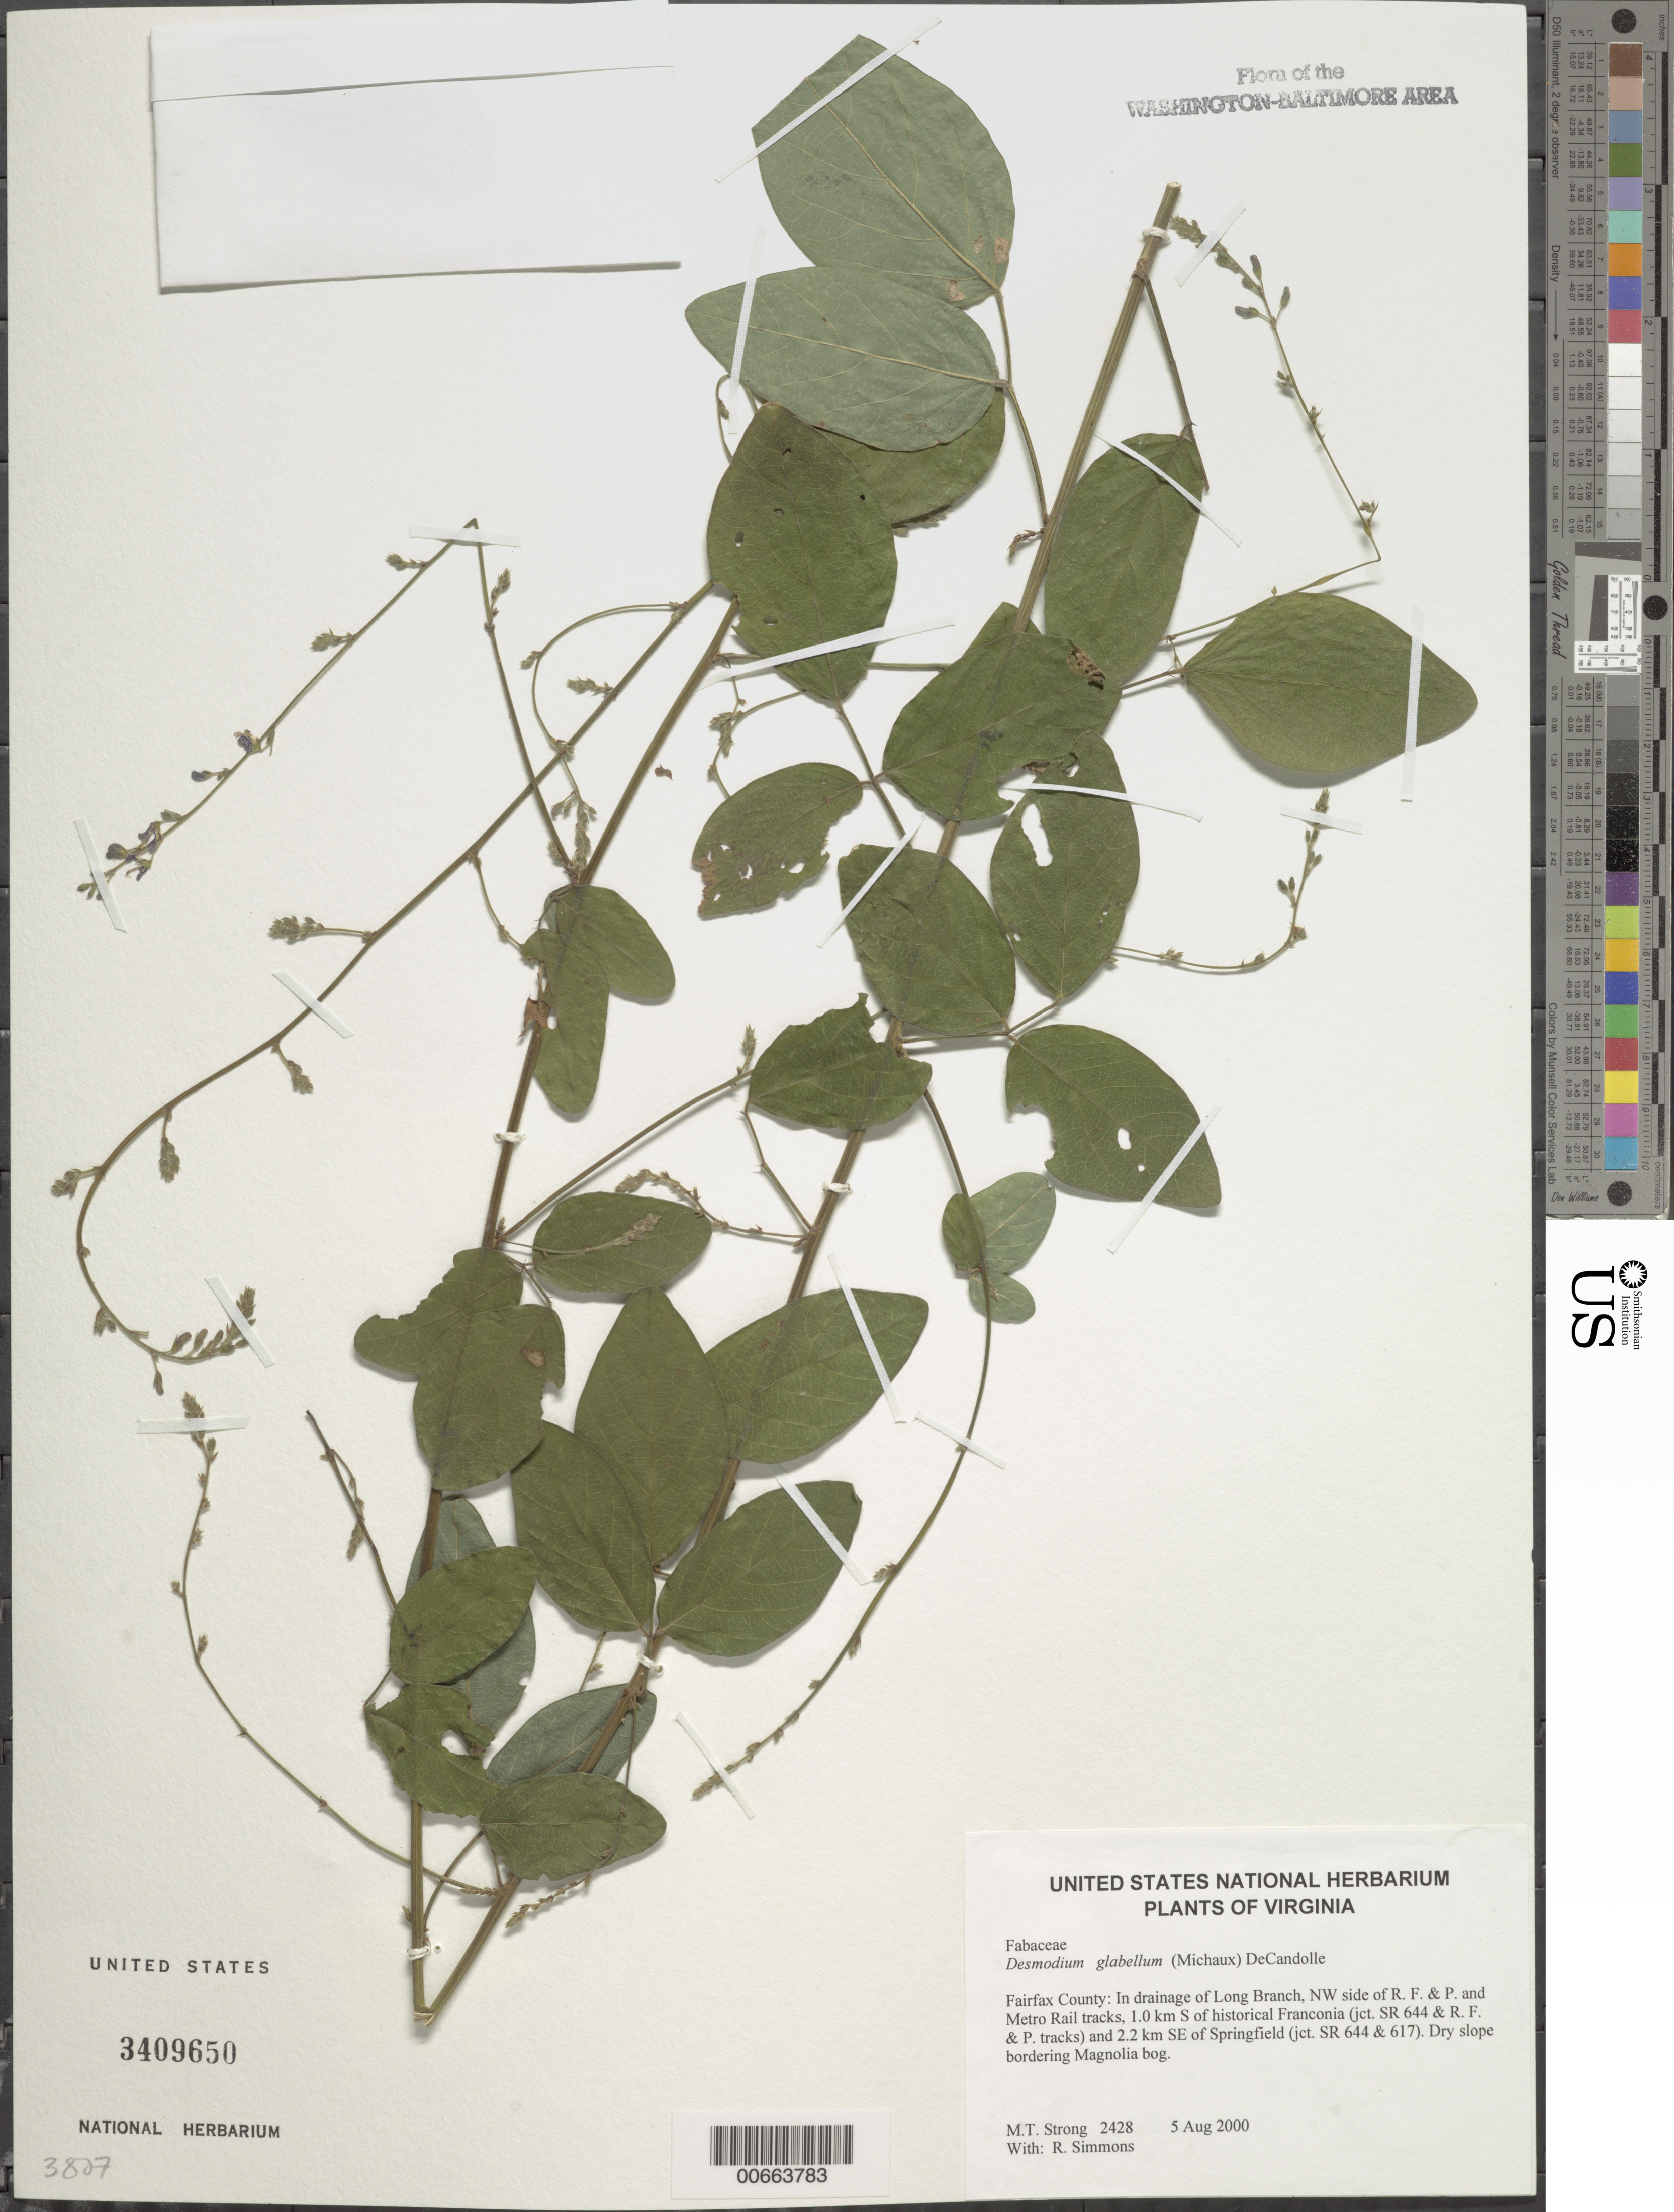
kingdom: Plantae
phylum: Tracheophyta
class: Magnoliopsida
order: Fabales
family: Fabaceae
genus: Desmodium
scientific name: Desmodium glabellum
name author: (Michx.) DC.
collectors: M. T. Strong & R. Simmons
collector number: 2428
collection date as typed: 05 Aug 2000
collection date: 2000-08-05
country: United States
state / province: Virginia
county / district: Fairfax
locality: In drainage of Long Branch, NW side of R. F. & P. and Metro Rail tracks, 1.0 km S of historical Franconia (jct. SR 644 & R. F. & P. tracks) and 2.2 km SE of Springfield (jct. SR 644 & 617).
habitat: Dry slope bordering Magnolia bog.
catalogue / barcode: US 3409650